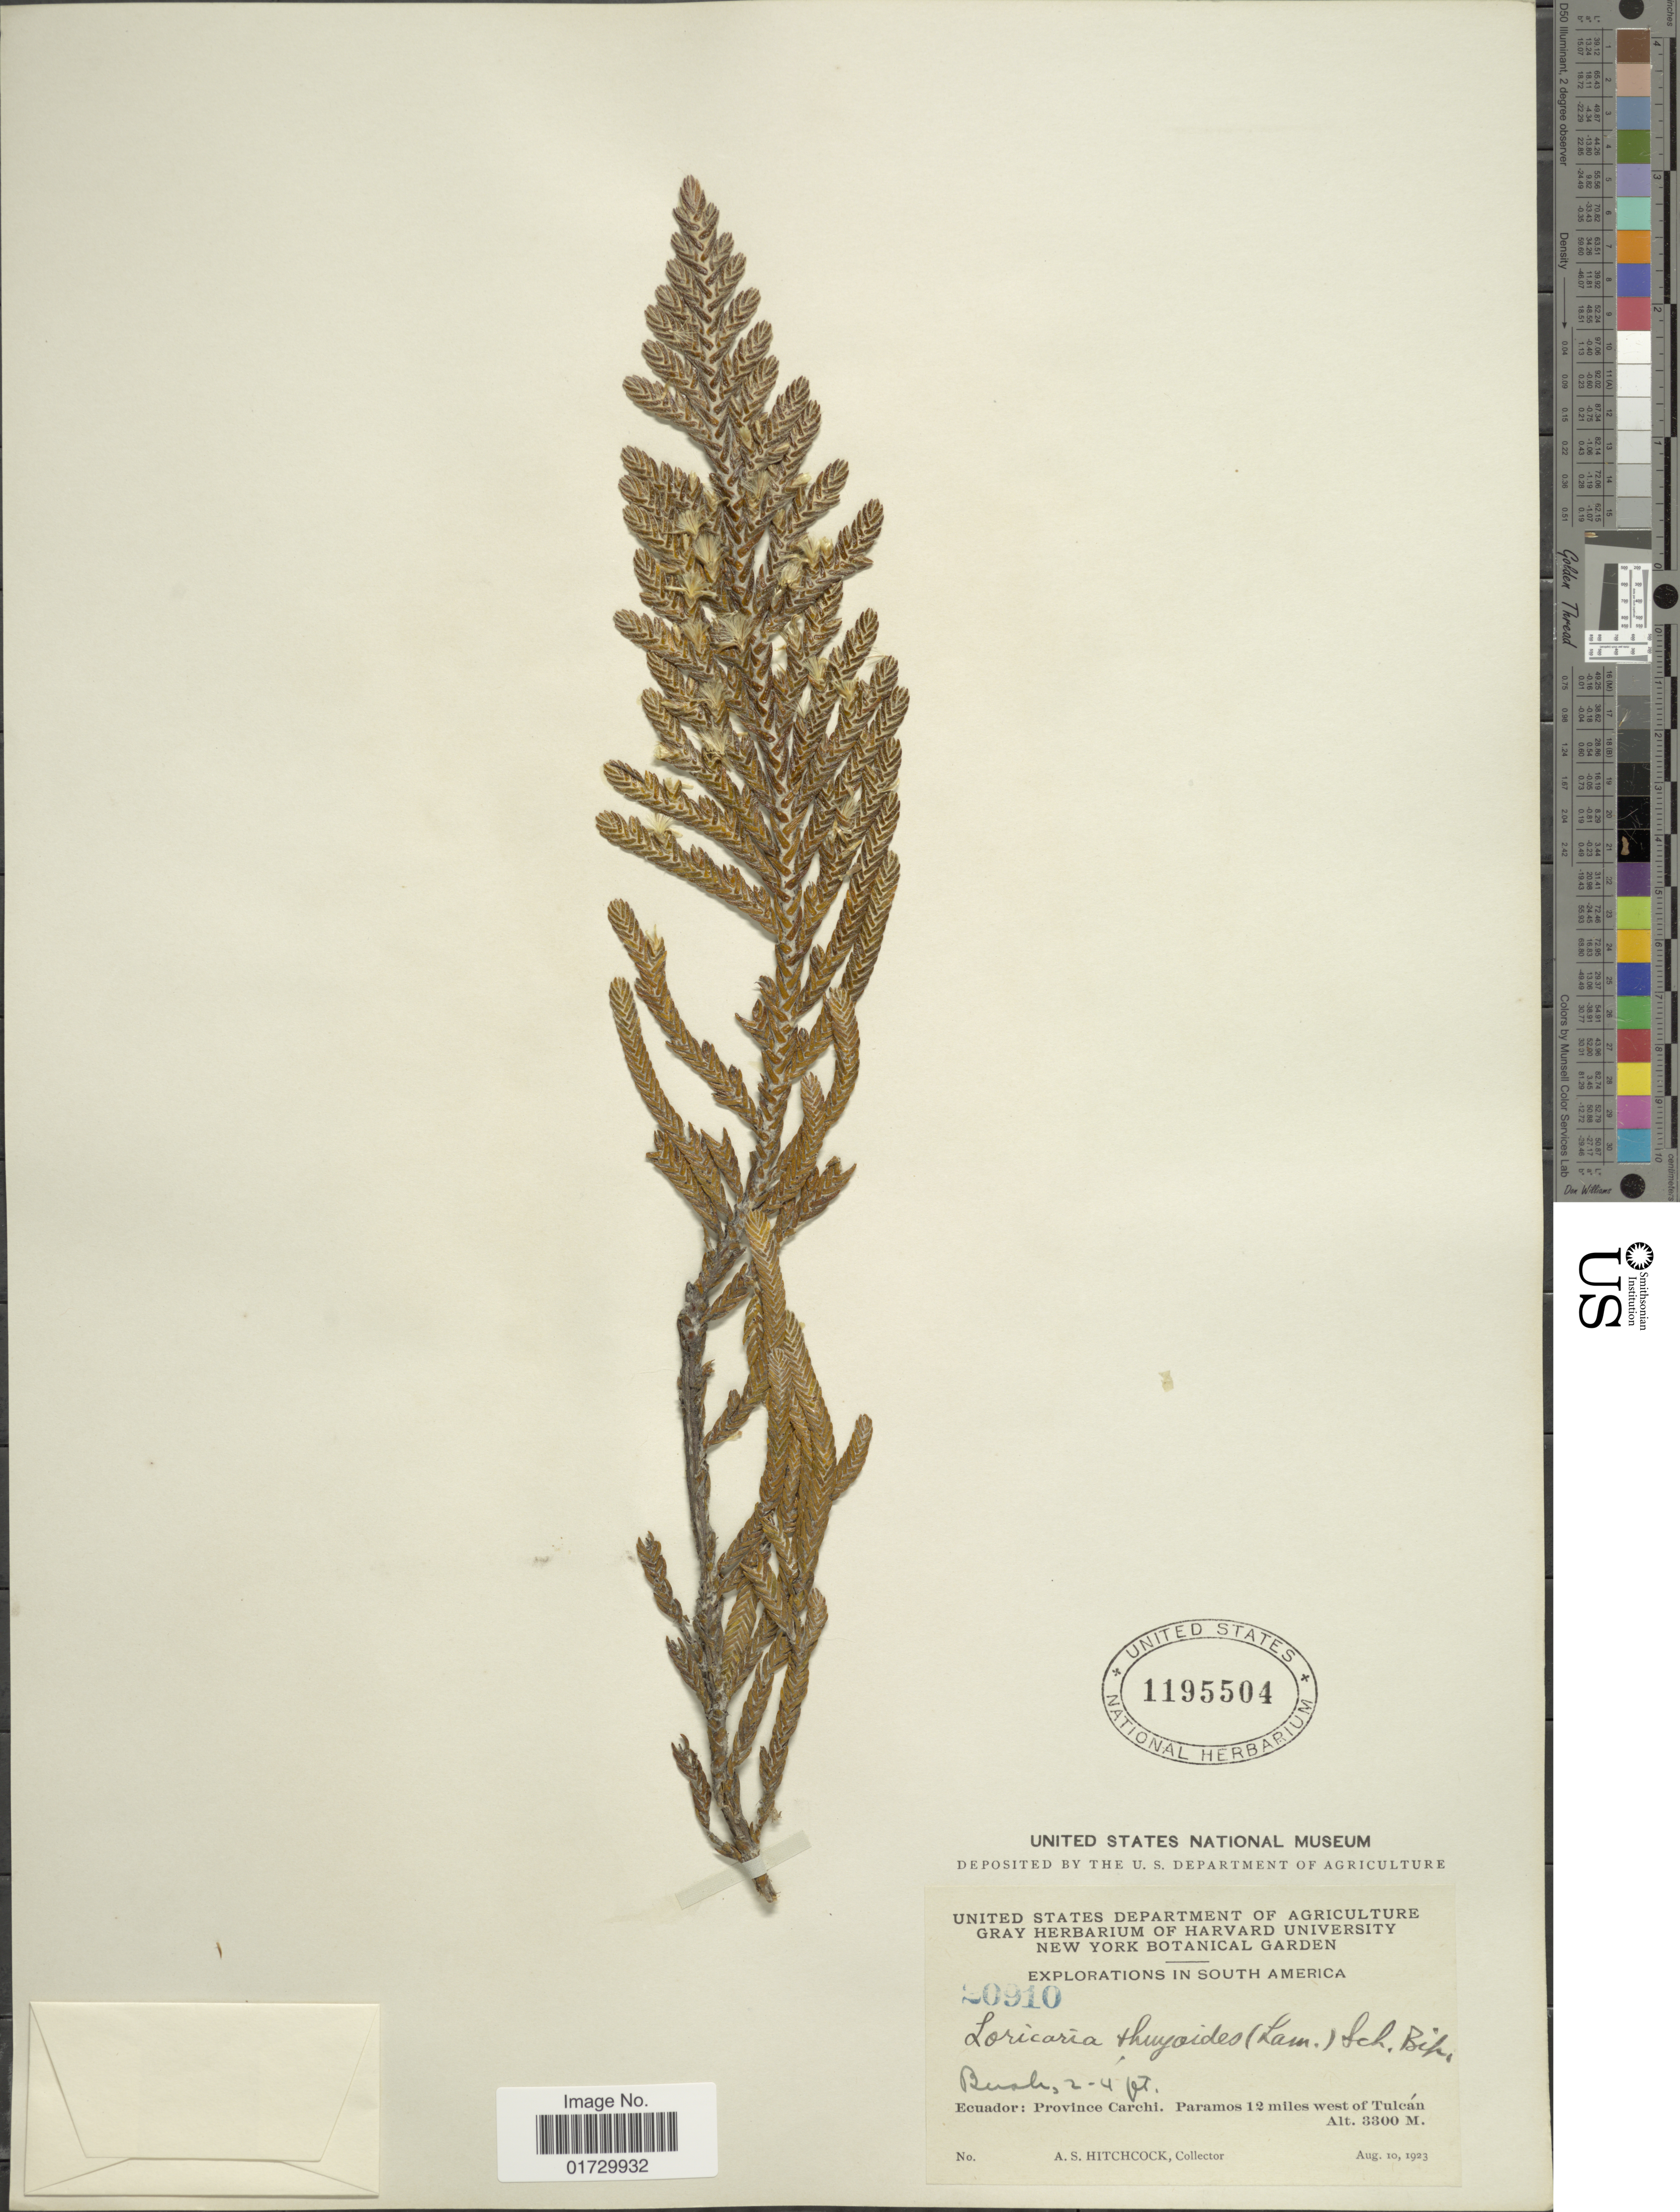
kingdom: Plantae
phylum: Tracheophyta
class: Magnoliopsida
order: Asterales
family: Asteraceae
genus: Loricaria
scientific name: Loricaria thuyoides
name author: (Lam.) Sch. Bip.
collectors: A. S. Hitchcock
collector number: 20910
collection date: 1923-08-10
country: Ecuador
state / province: Carchi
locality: Paramos 12 miles west of Tulcan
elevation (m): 3300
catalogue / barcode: US 1195504